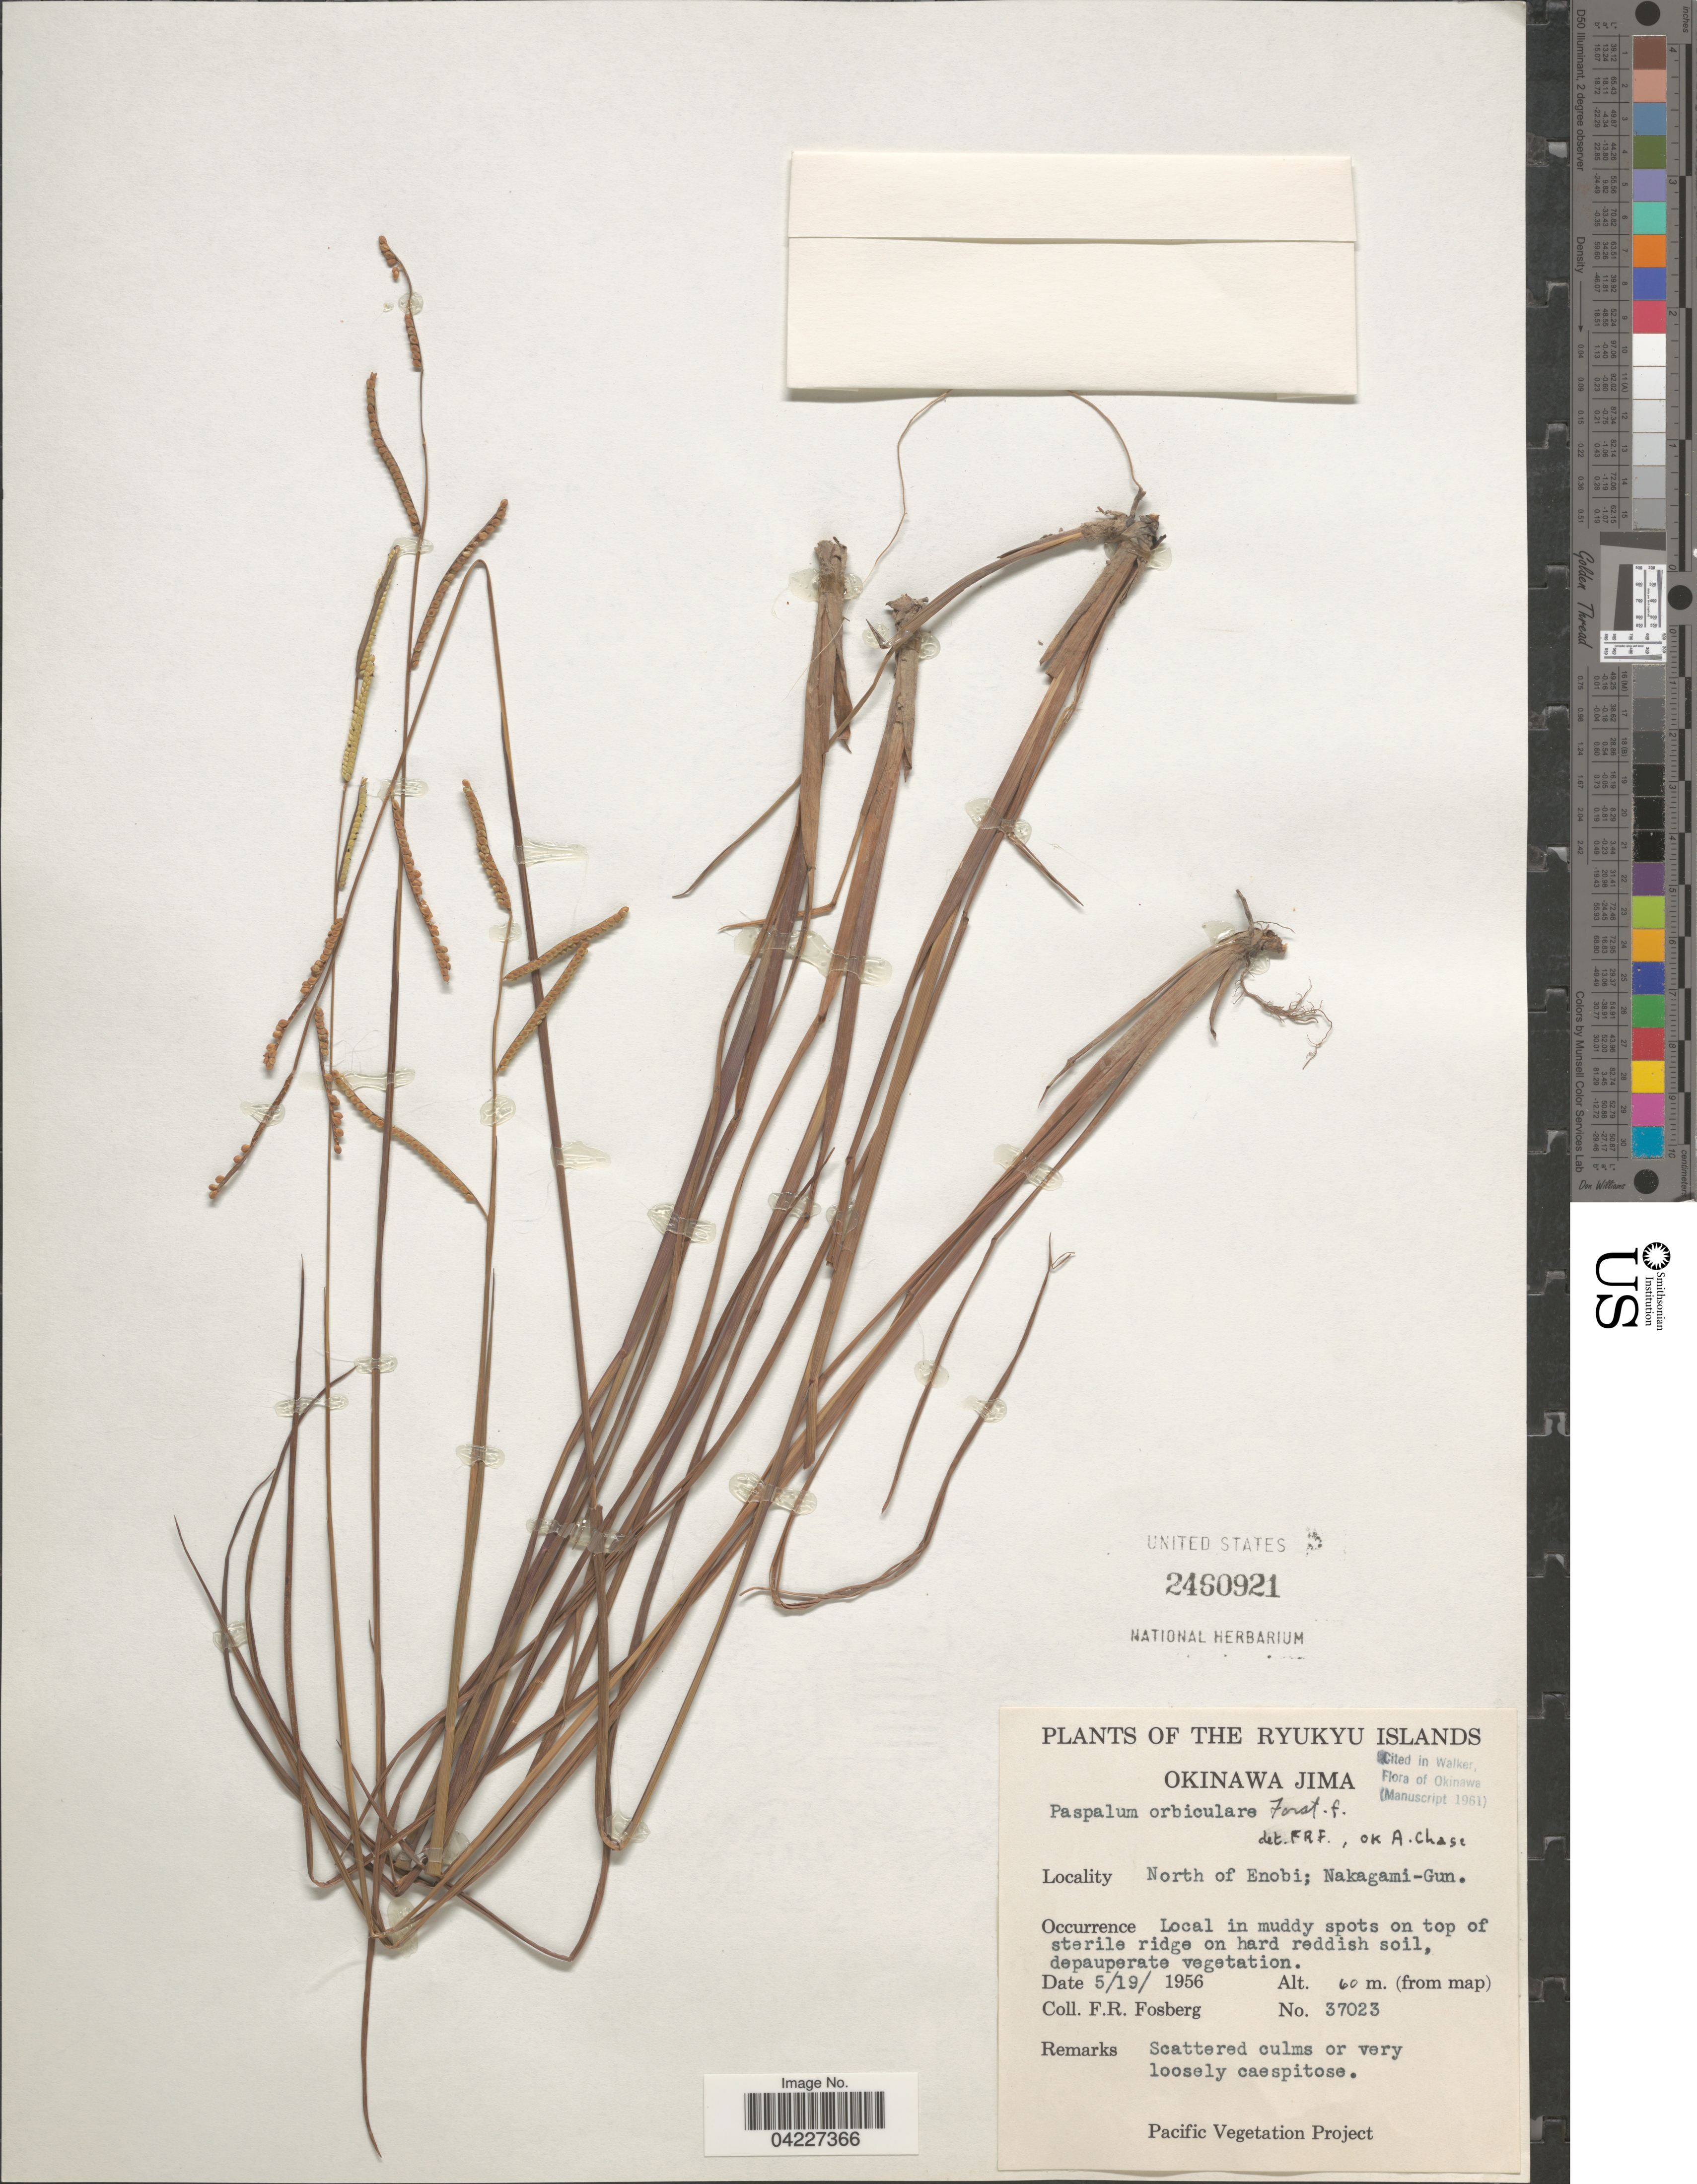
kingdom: Plantae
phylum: Tracheophyta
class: Liliopsida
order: Poales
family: Poaceae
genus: Paspalum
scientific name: Paspalum orbiculare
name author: G. Forst.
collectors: F. R. Fosberg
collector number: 37023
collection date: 1956-05-19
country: Japan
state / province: Okinawa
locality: The Ryukyu Islands. Okinawa Jima. North of Enobi; Nakagami-Gun.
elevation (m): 60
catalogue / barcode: US 2460921